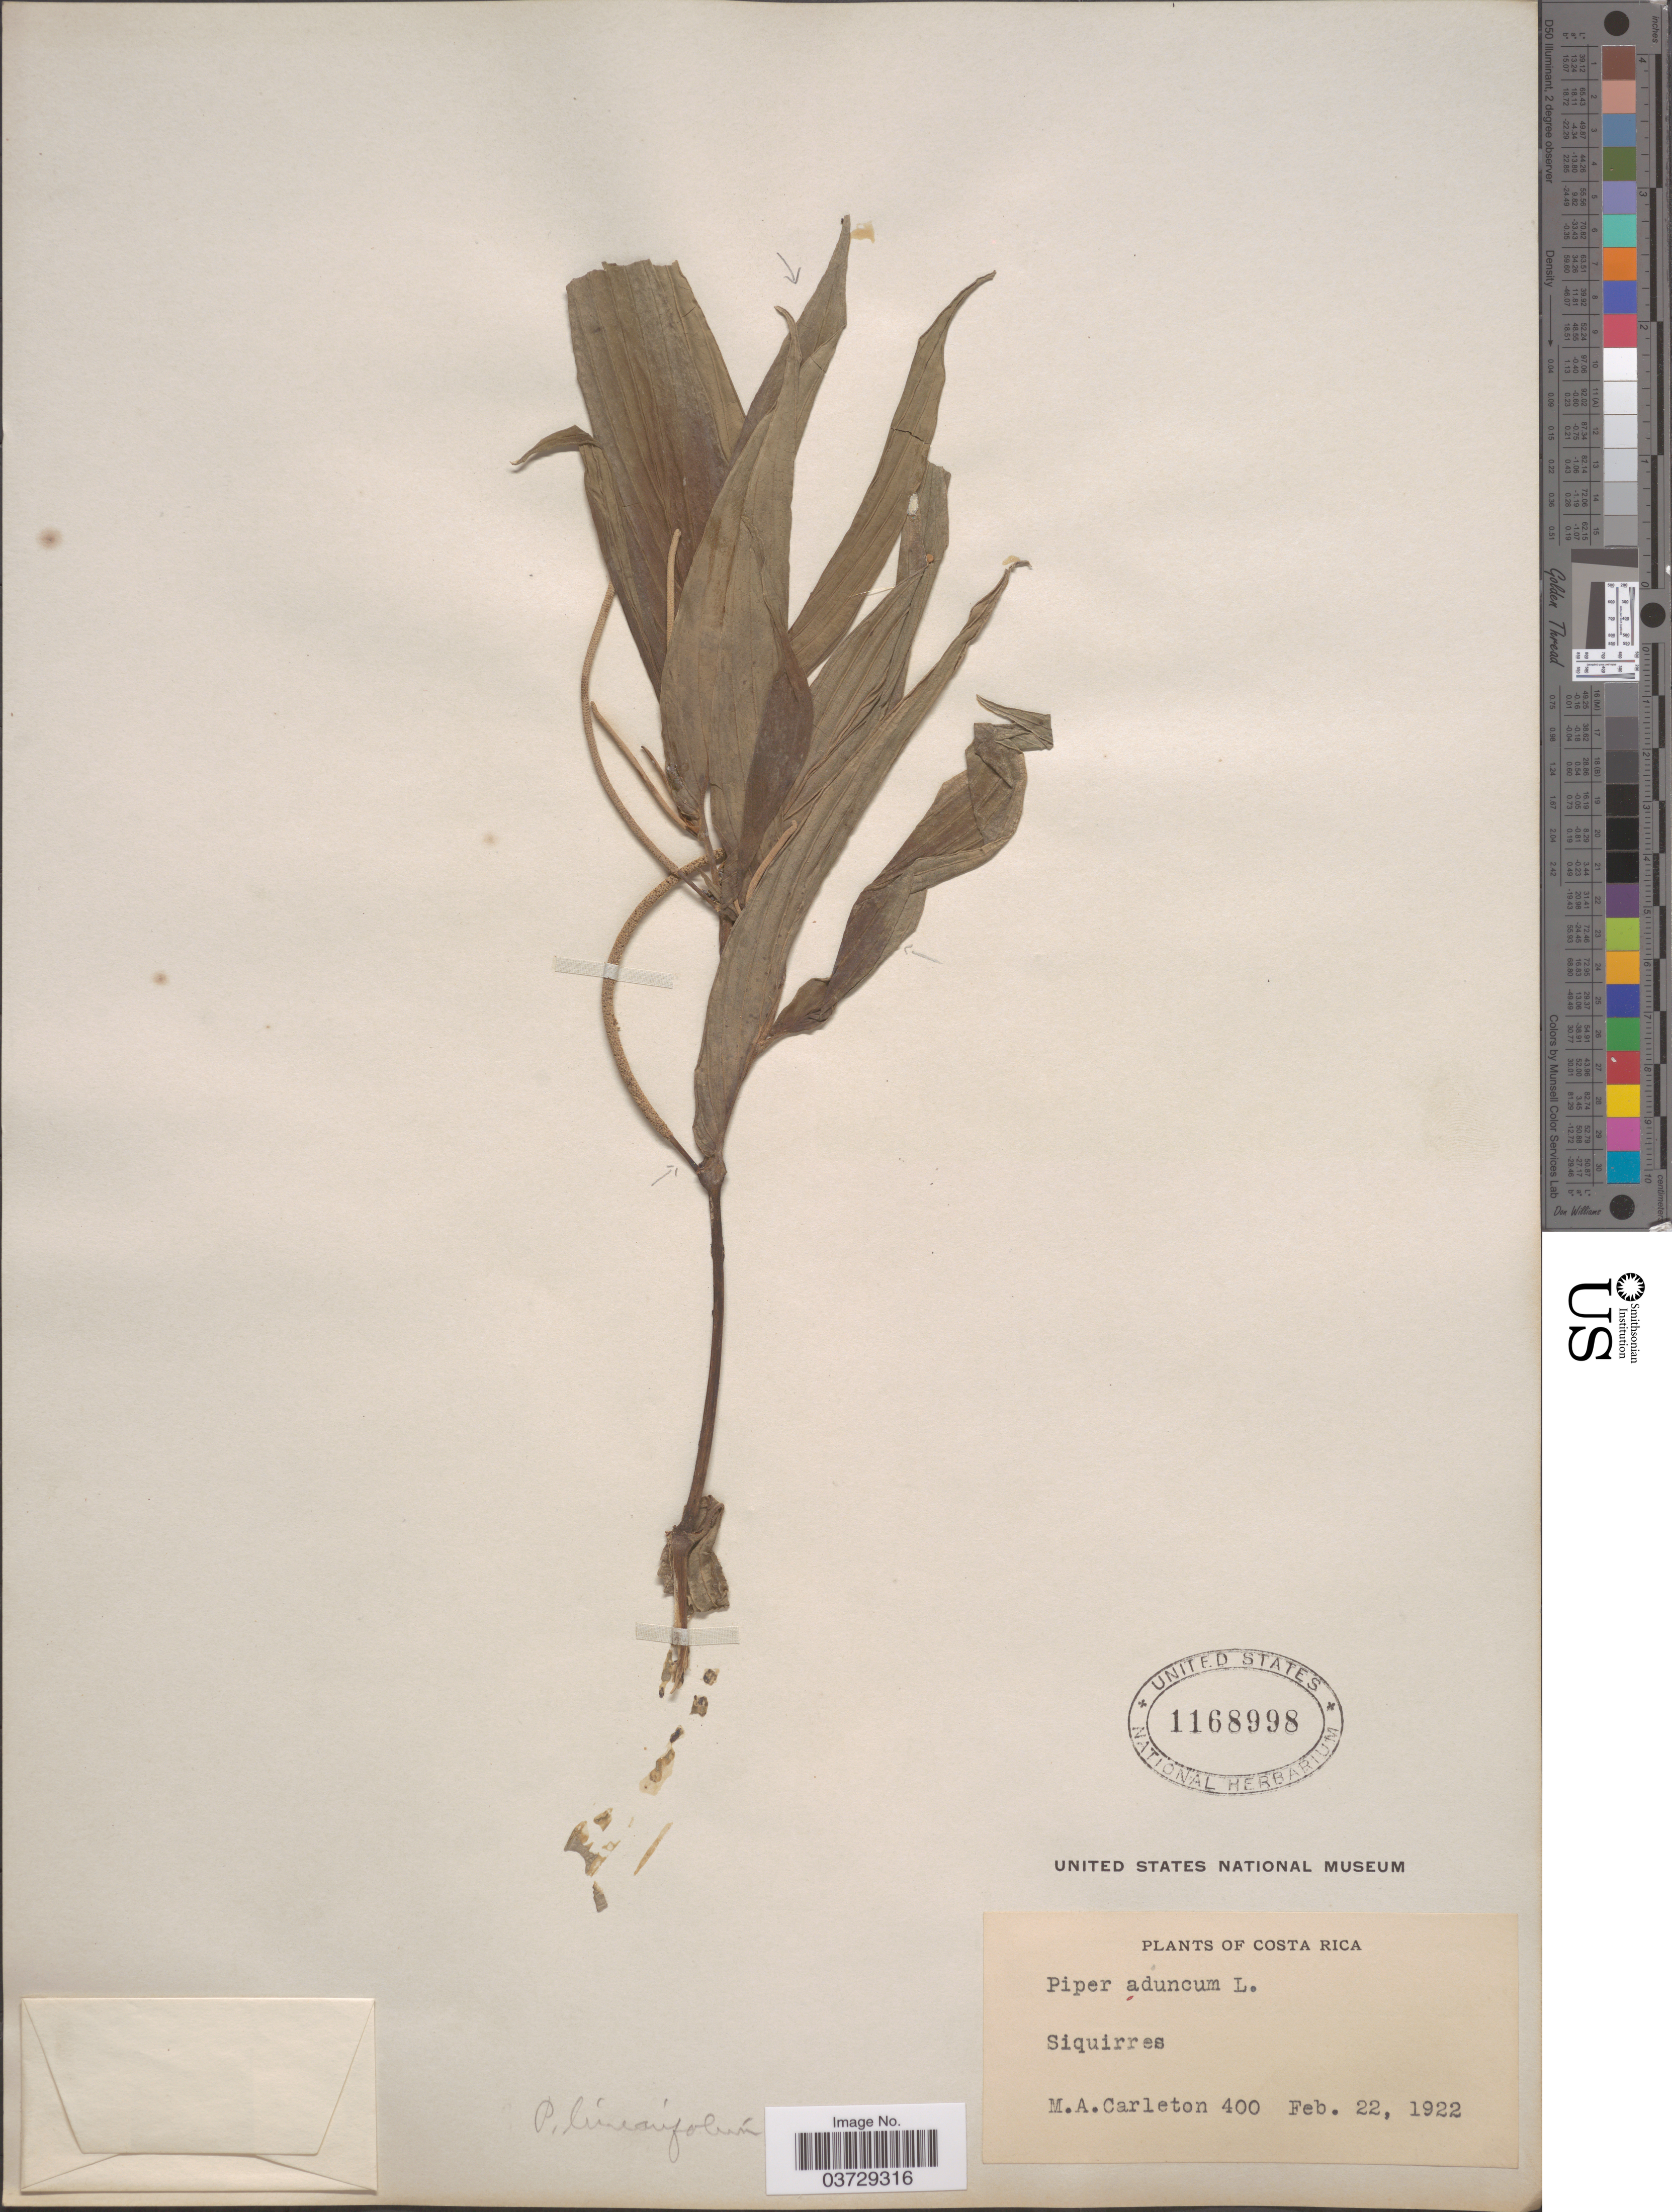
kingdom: Plantae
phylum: Tracheophyta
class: Magnoliopsida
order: Piperales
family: Piperaceae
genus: Piper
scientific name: Piper linearifolium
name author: C. DC.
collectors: M. A. Carleton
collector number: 400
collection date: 1922-02-22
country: Costa Rica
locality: Siquirres.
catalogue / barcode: US 1168998